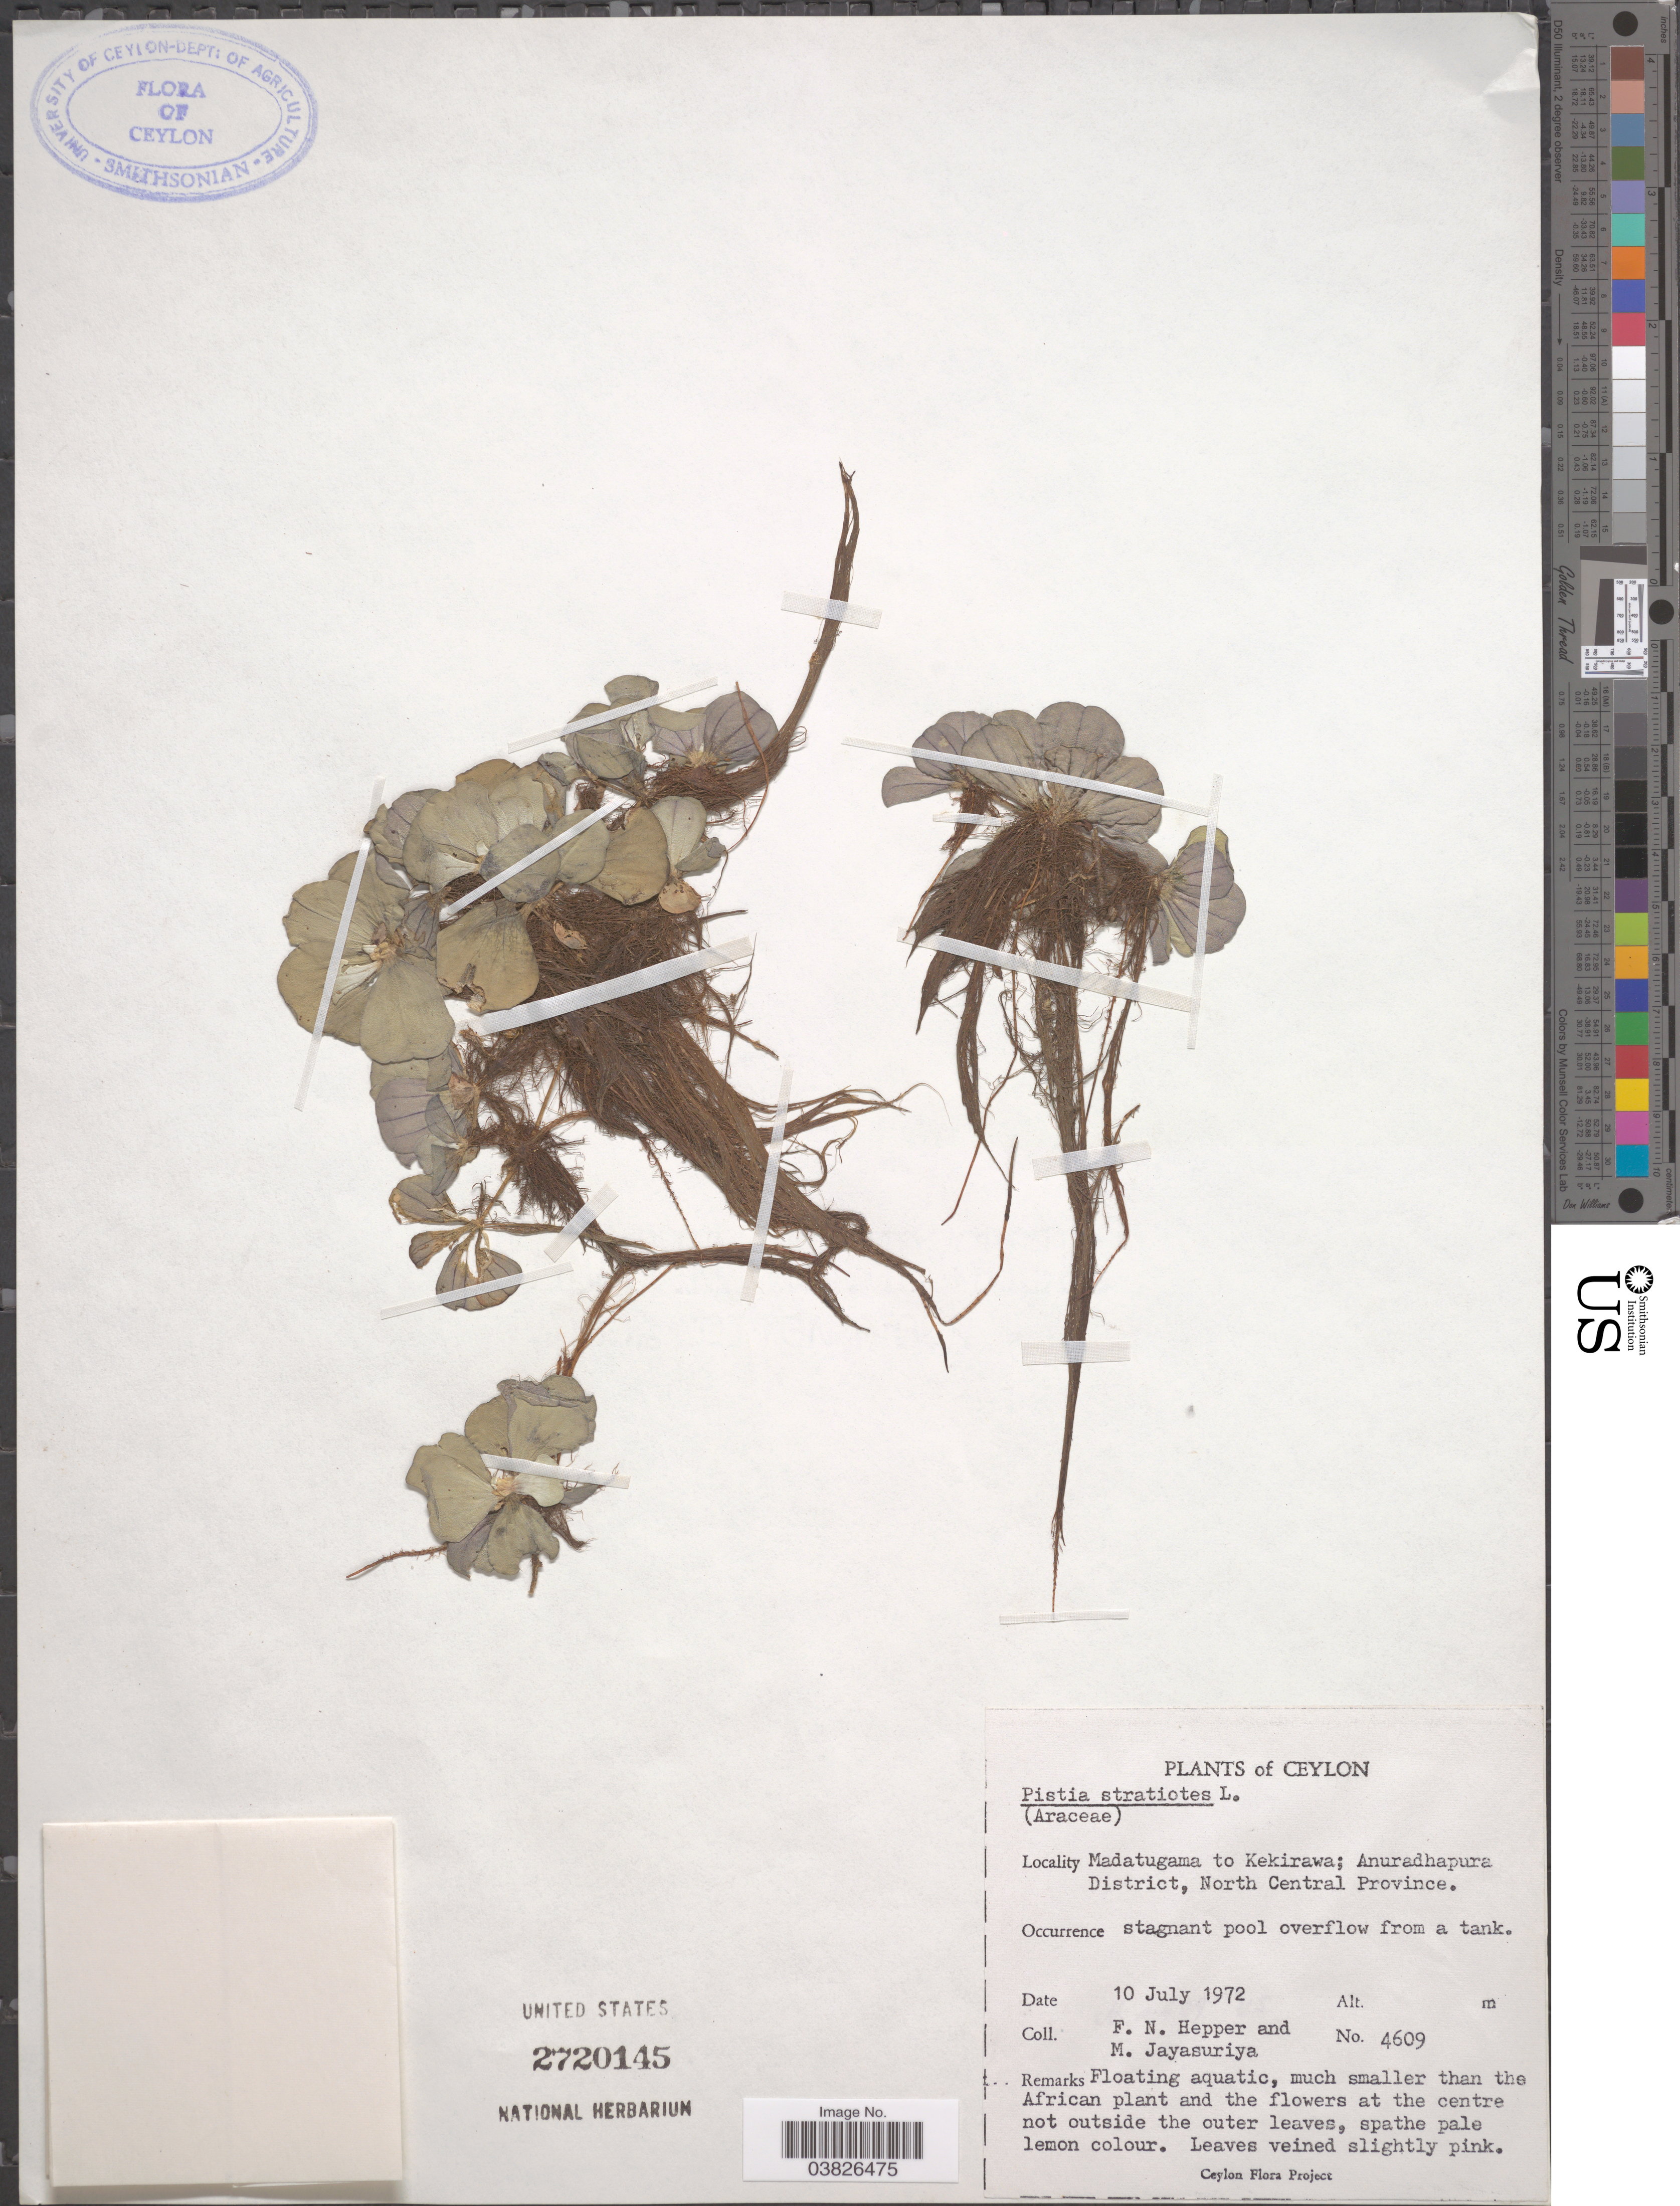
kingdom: Plantae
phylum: Tracheophyta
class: Liliopsida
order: Alismatales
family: Araceae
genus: Pistia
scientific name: Pistia stratiotes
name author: L.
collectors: F. Hepper & M. Jayasuriya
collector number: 4609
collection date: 1972-07-10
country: Sri Lanka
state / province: North Central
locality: Ceylon. Madatugama to Kekirawa; Anuradhapura District.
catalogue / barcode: US 2720145